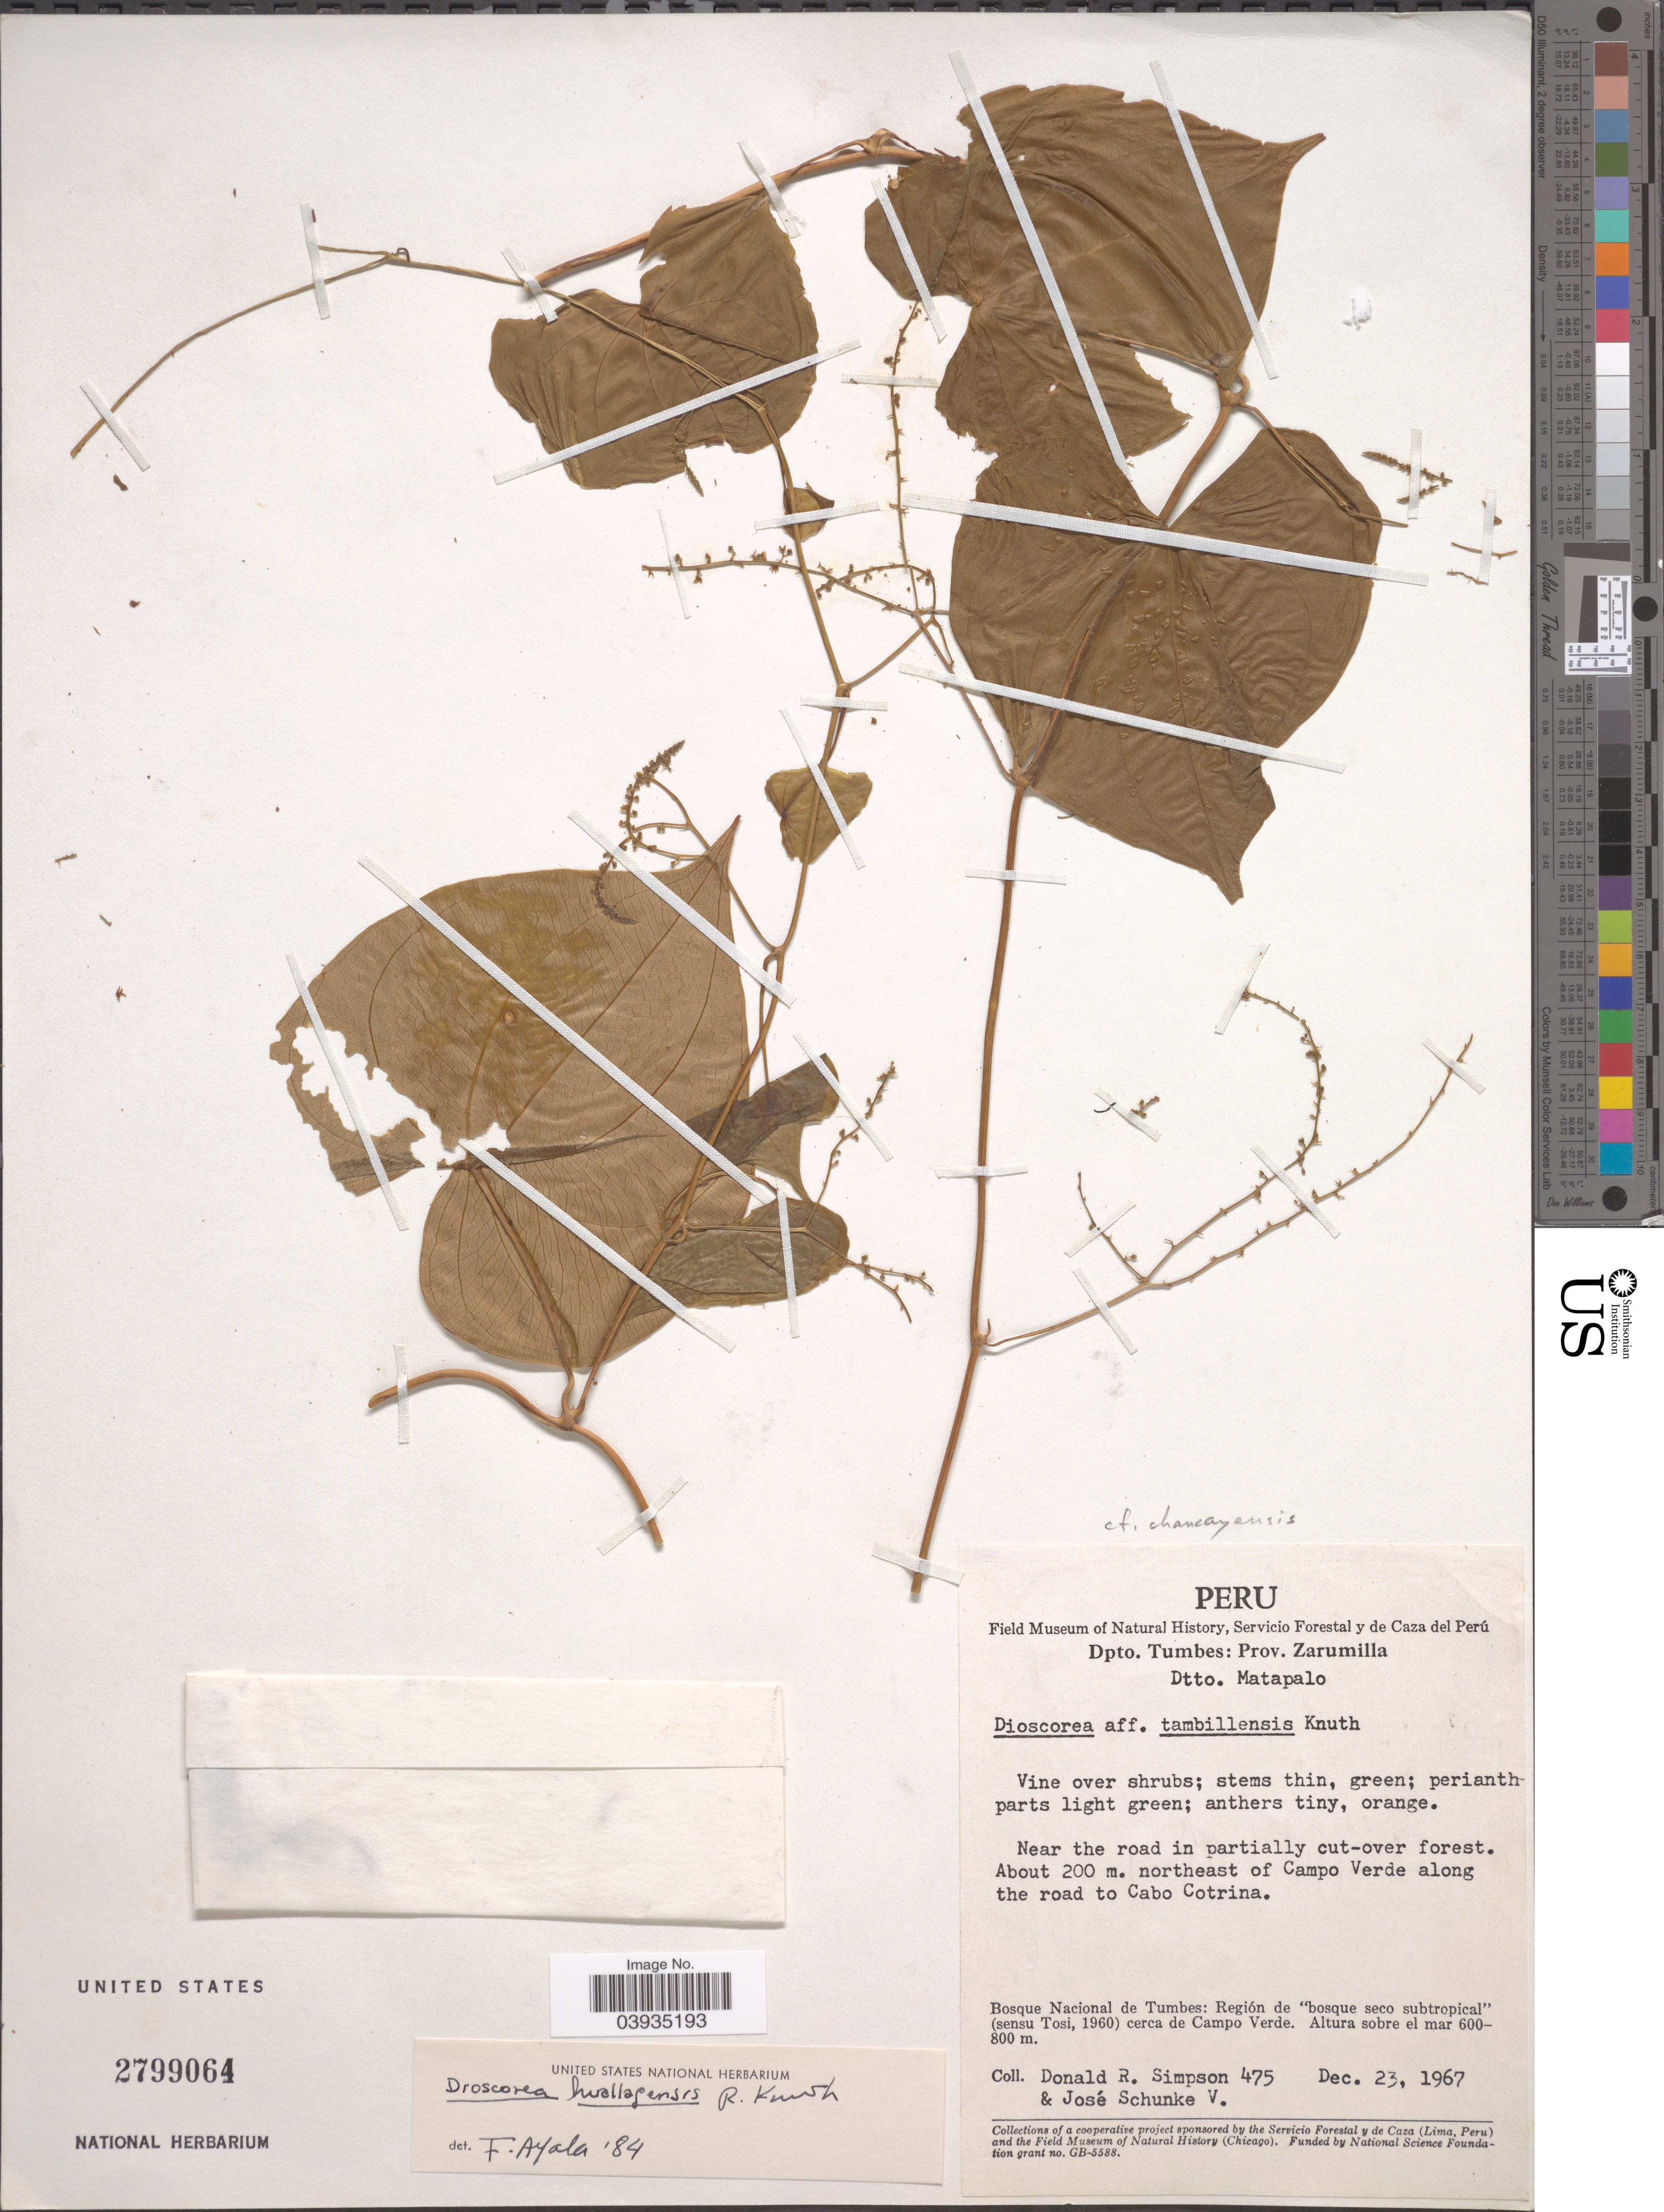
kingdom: Plantae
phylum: Tracheophyta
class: Liliopsida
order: Dioscoreales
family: Dioscoreaceae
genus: Dioscorea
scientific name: Dioscorea huallagensis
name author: R. Knuth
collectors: D. R. Simpson & J. Schunke Vigo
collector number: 475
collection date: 1967-12-23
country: Peru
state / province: Tumbes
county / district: Zarumilla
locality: Dpto. Tumbes: Prov. Zarumilla. Dtto. Matapalo. Near the road. Northeast of Campo Verde along the road to Cabo Cotrina. Bosque Nacional de Tumbes: Región de "bosque seco subtropical" (sensu Tosi, 1960) cerca de Campo Verde.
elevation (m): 600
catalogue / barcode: US 2799064